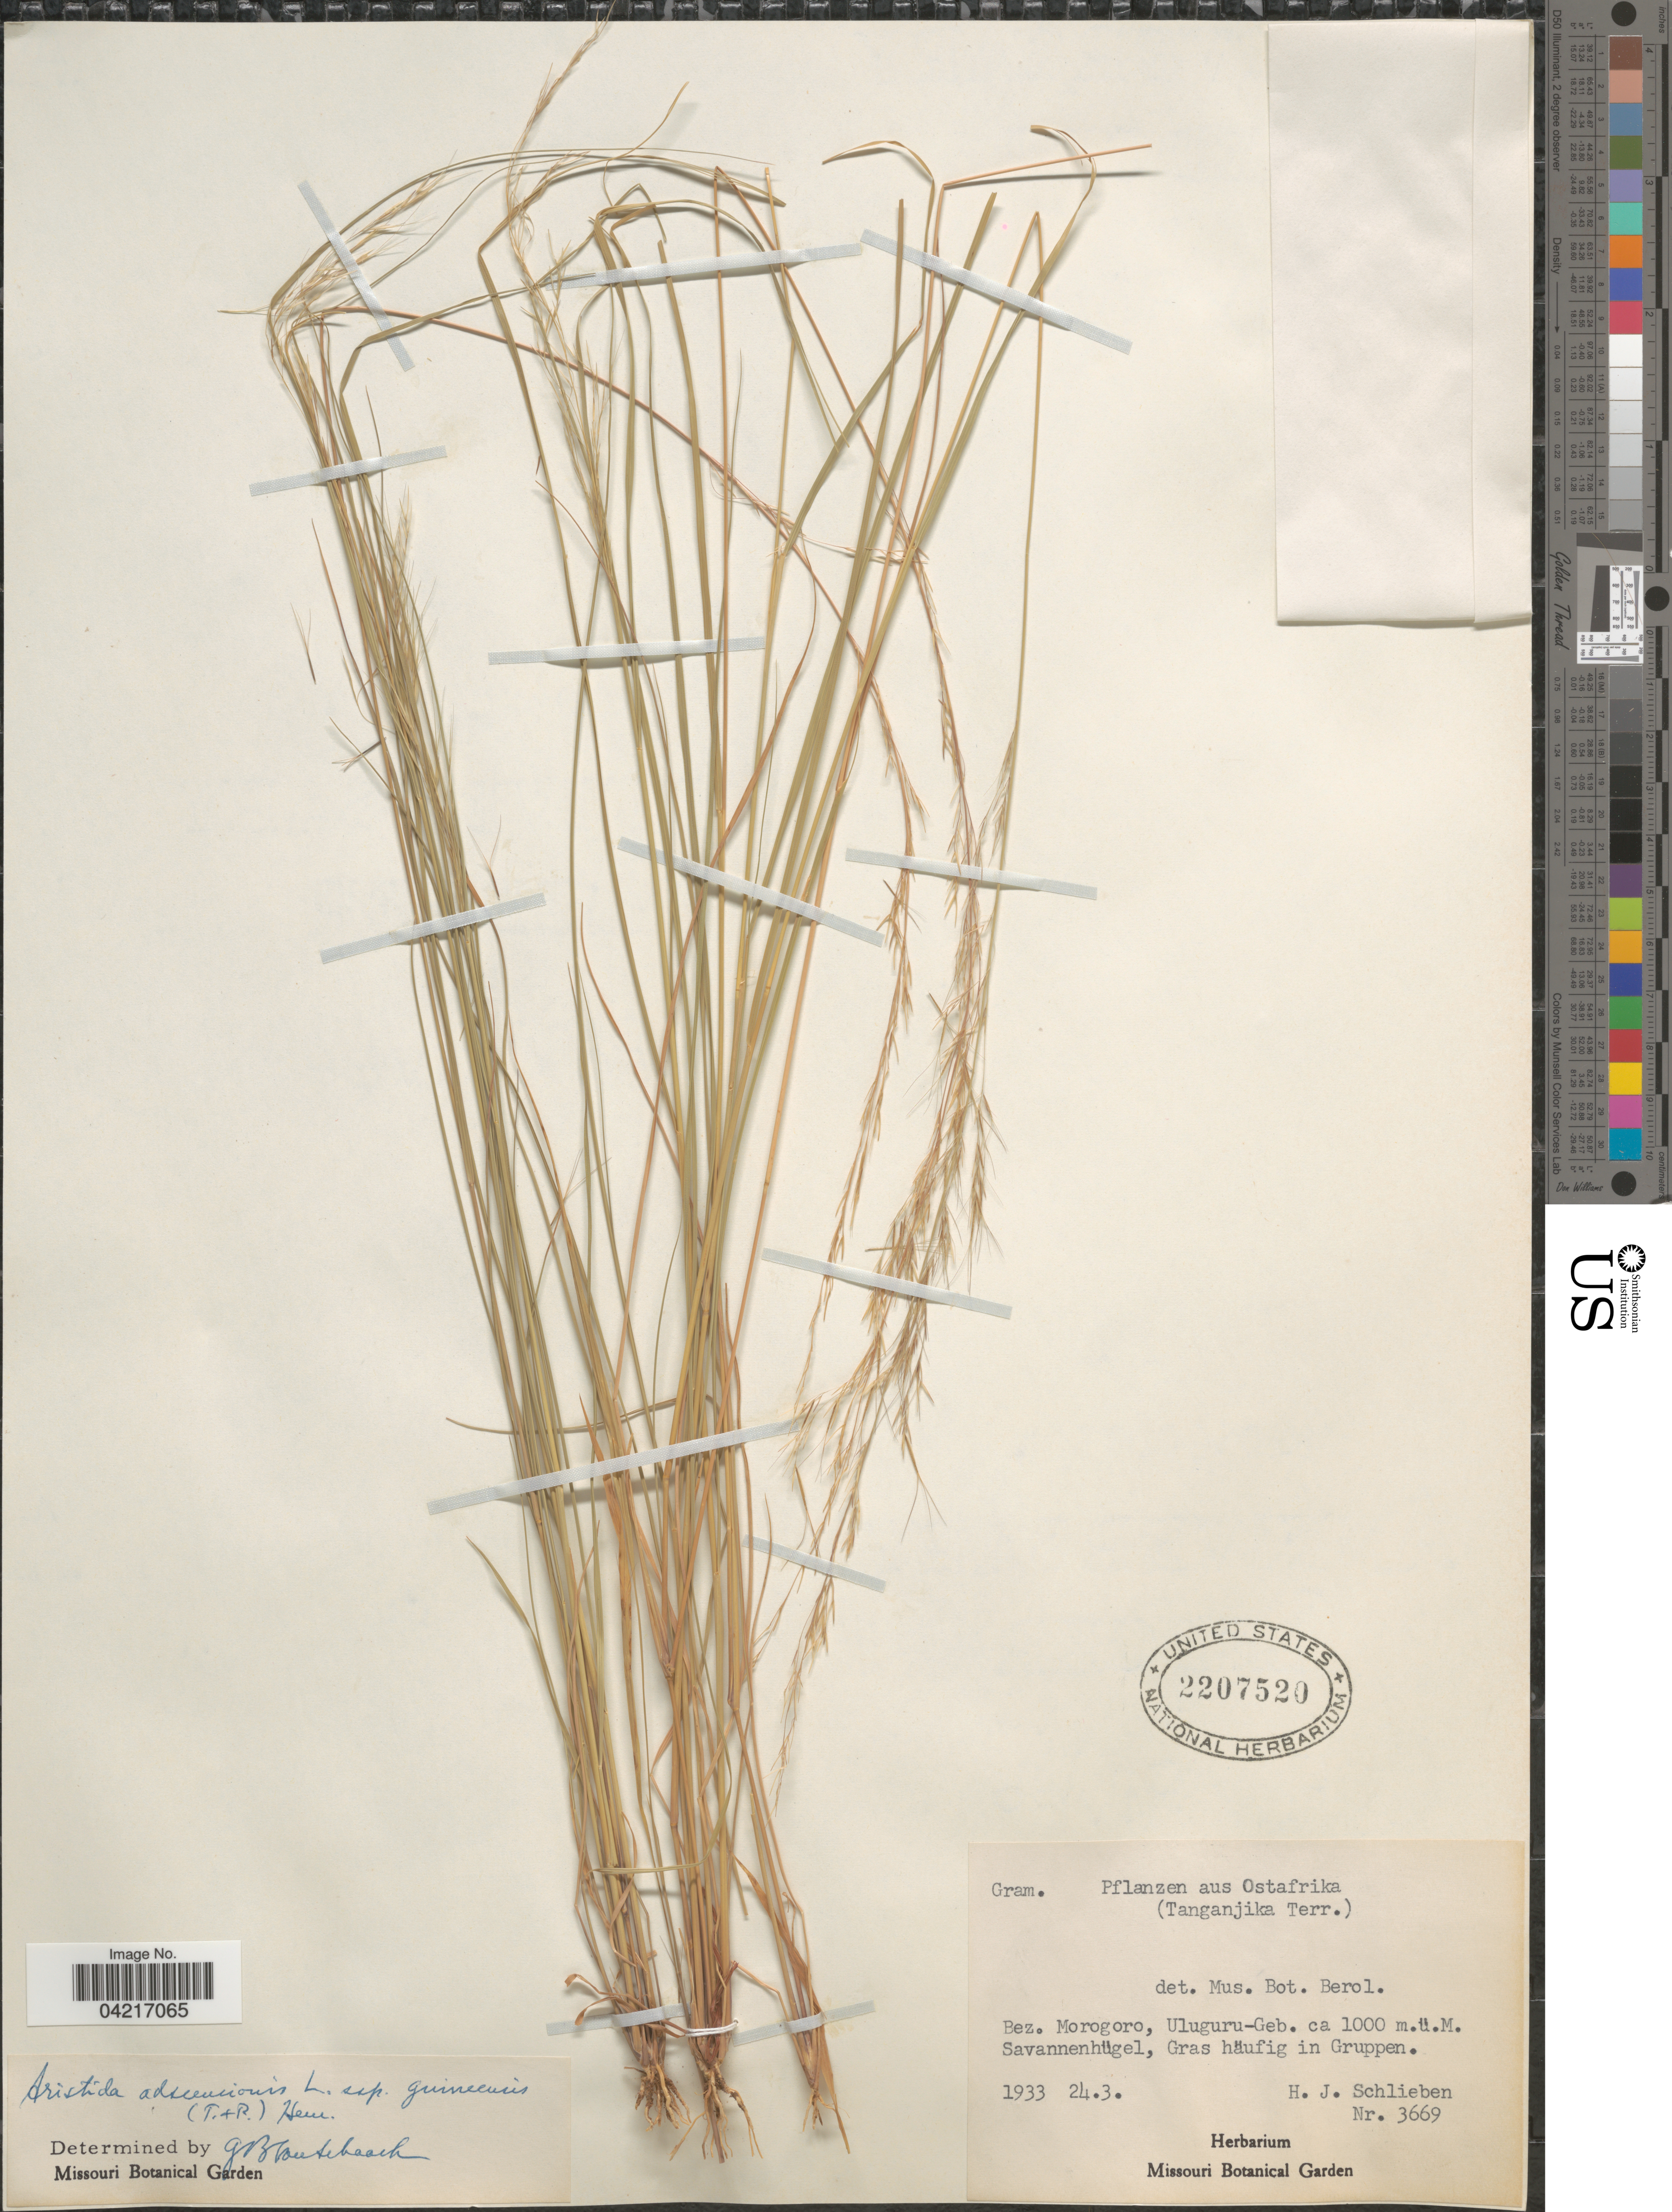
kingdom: Plantae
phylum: Tracheophyta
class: Liliopsida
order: Poales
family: Poaceae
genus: Aristida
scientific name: Aristida adscensionis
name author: L.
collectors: H. J. Schlieben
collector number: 3669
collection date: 1933-03-24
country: Tanzania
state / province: Morogoro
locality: Pflanzen aus Osafrica (Tanganjika Terr.). Bez. Morogoro, Uluguru-Geb. Savannenhügel, Gras häufig in Gruppen.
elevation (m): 1000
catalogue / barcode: US 2207520